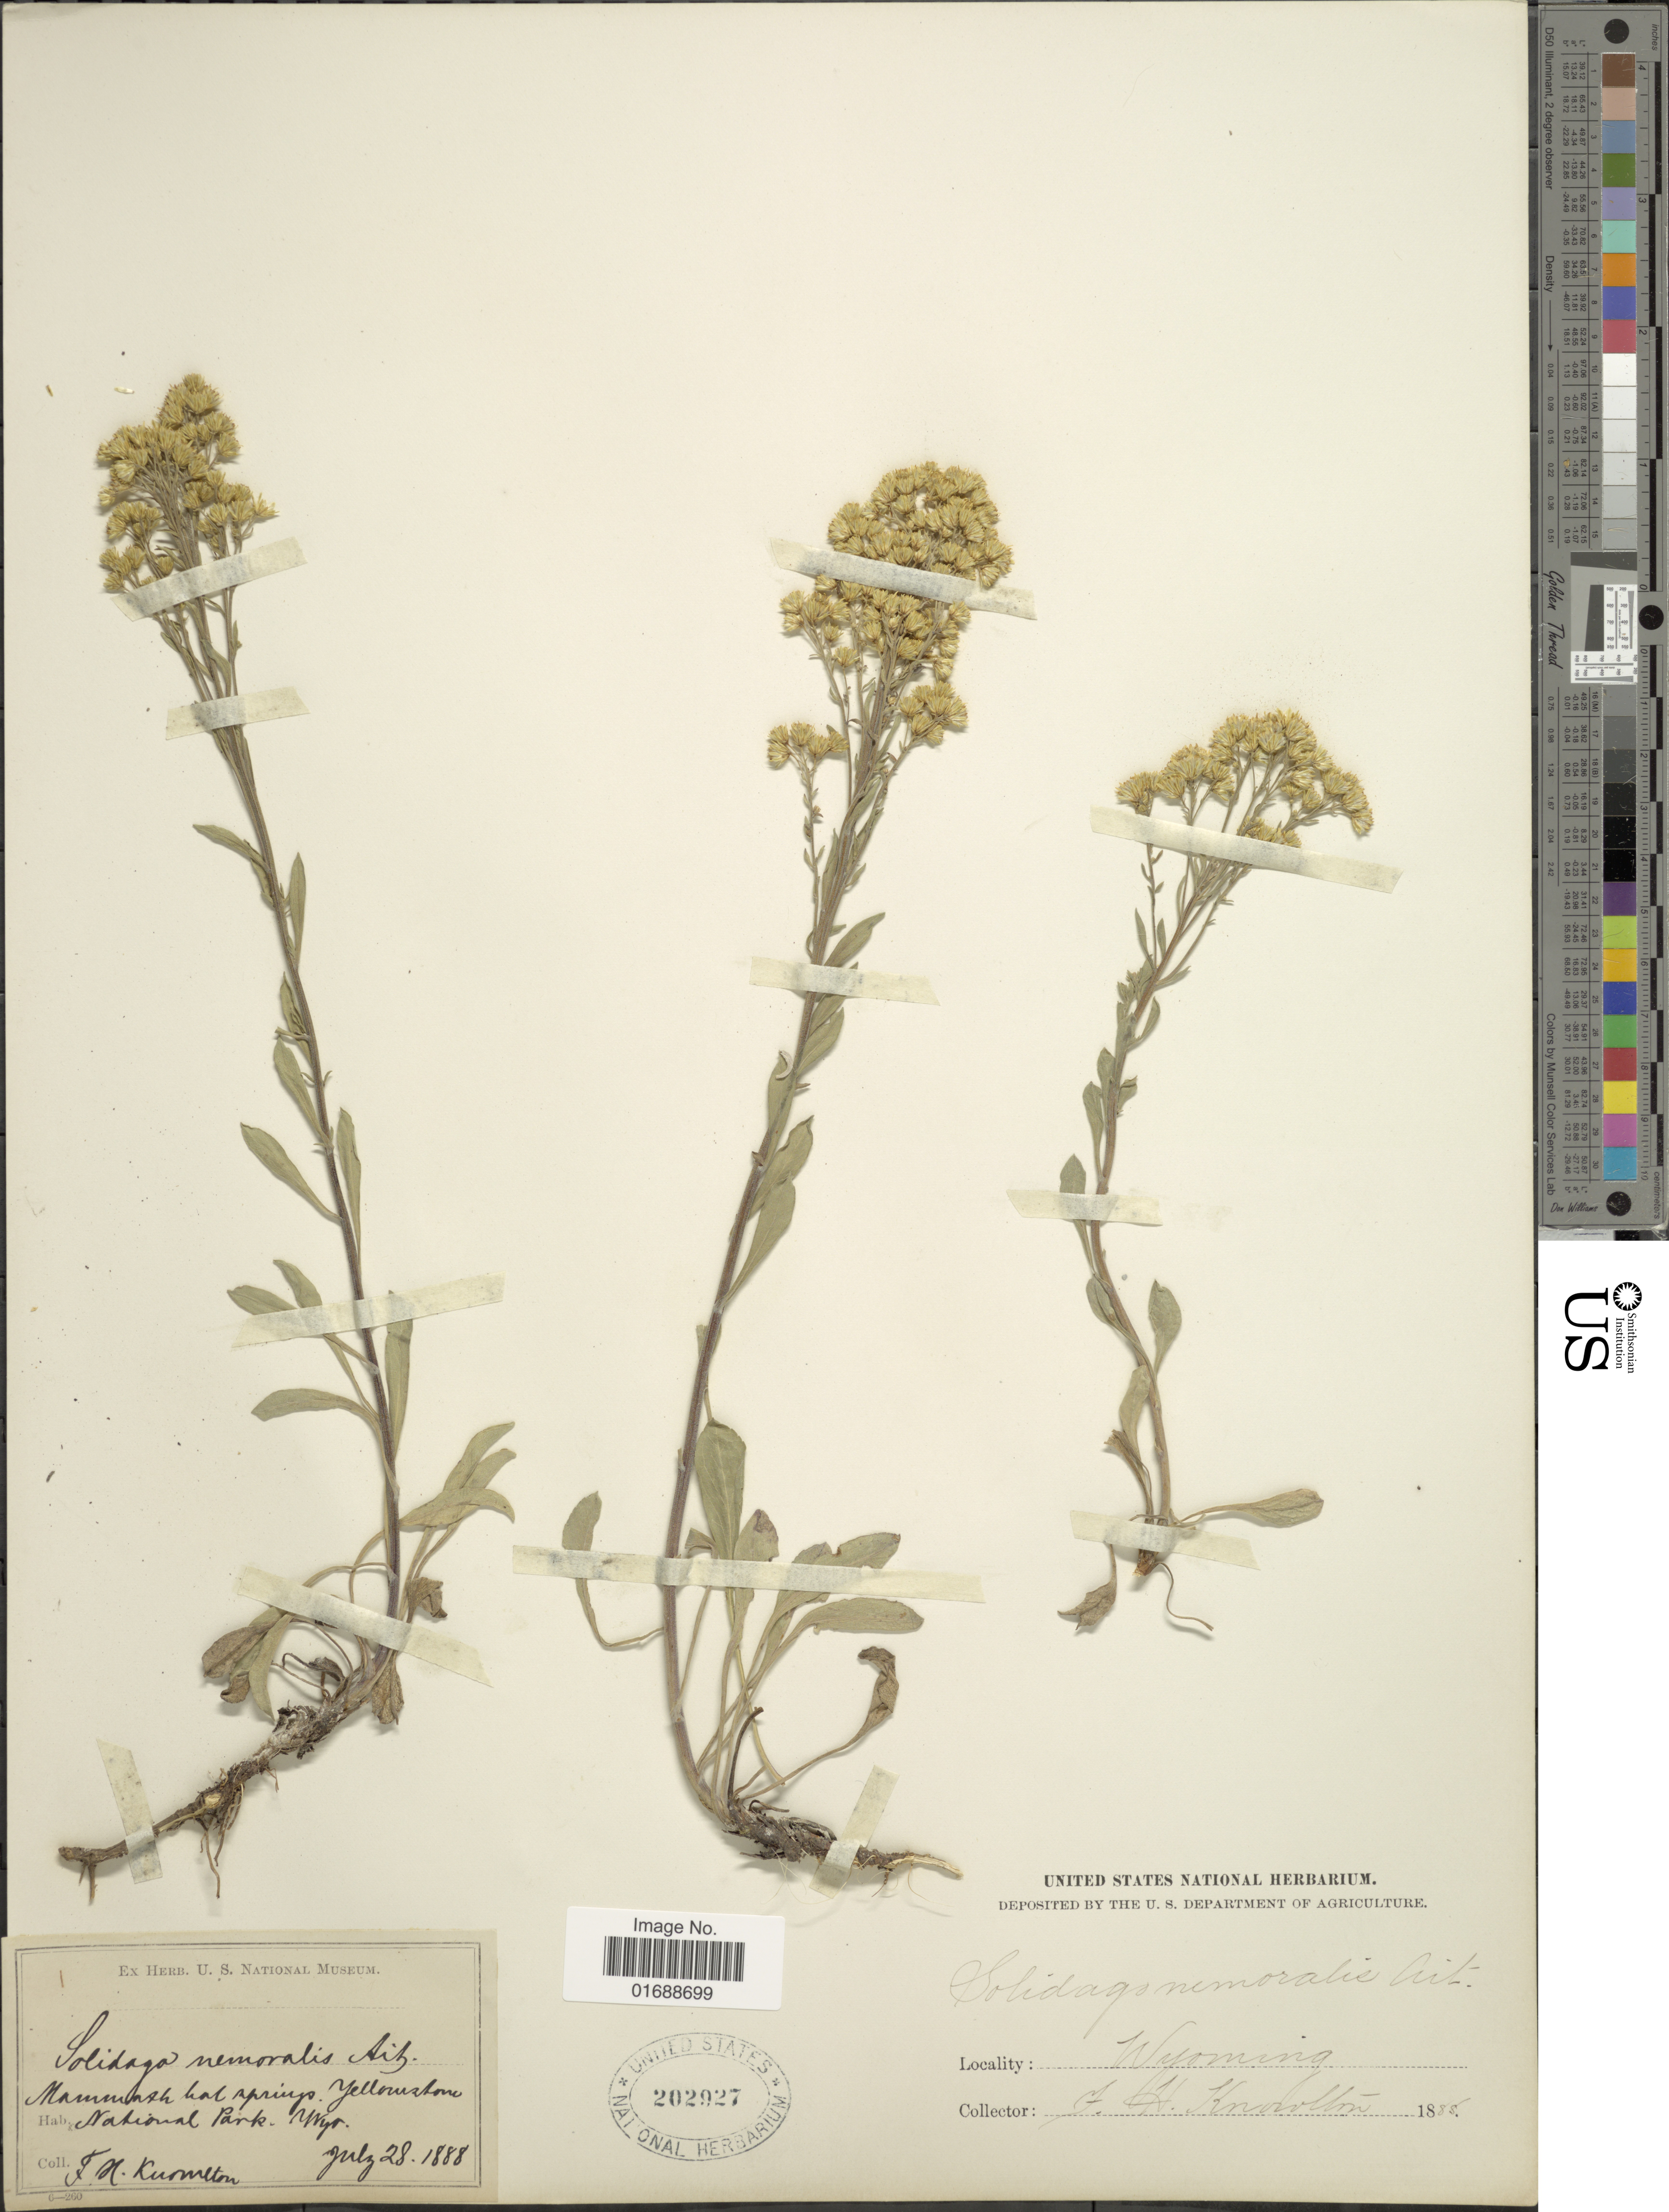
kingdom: Plantae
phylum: Tracheophyta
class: Magnoliopsida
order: Asterales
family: Asteraceae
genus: Solidago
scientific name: Solidago nana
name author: Nutt.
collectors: F. H. Knowlton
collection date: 1888-07-28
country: United States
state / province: Wyoming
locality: Mammoth Hot Springs, Yellowstone National Park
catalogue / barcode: US 2029257